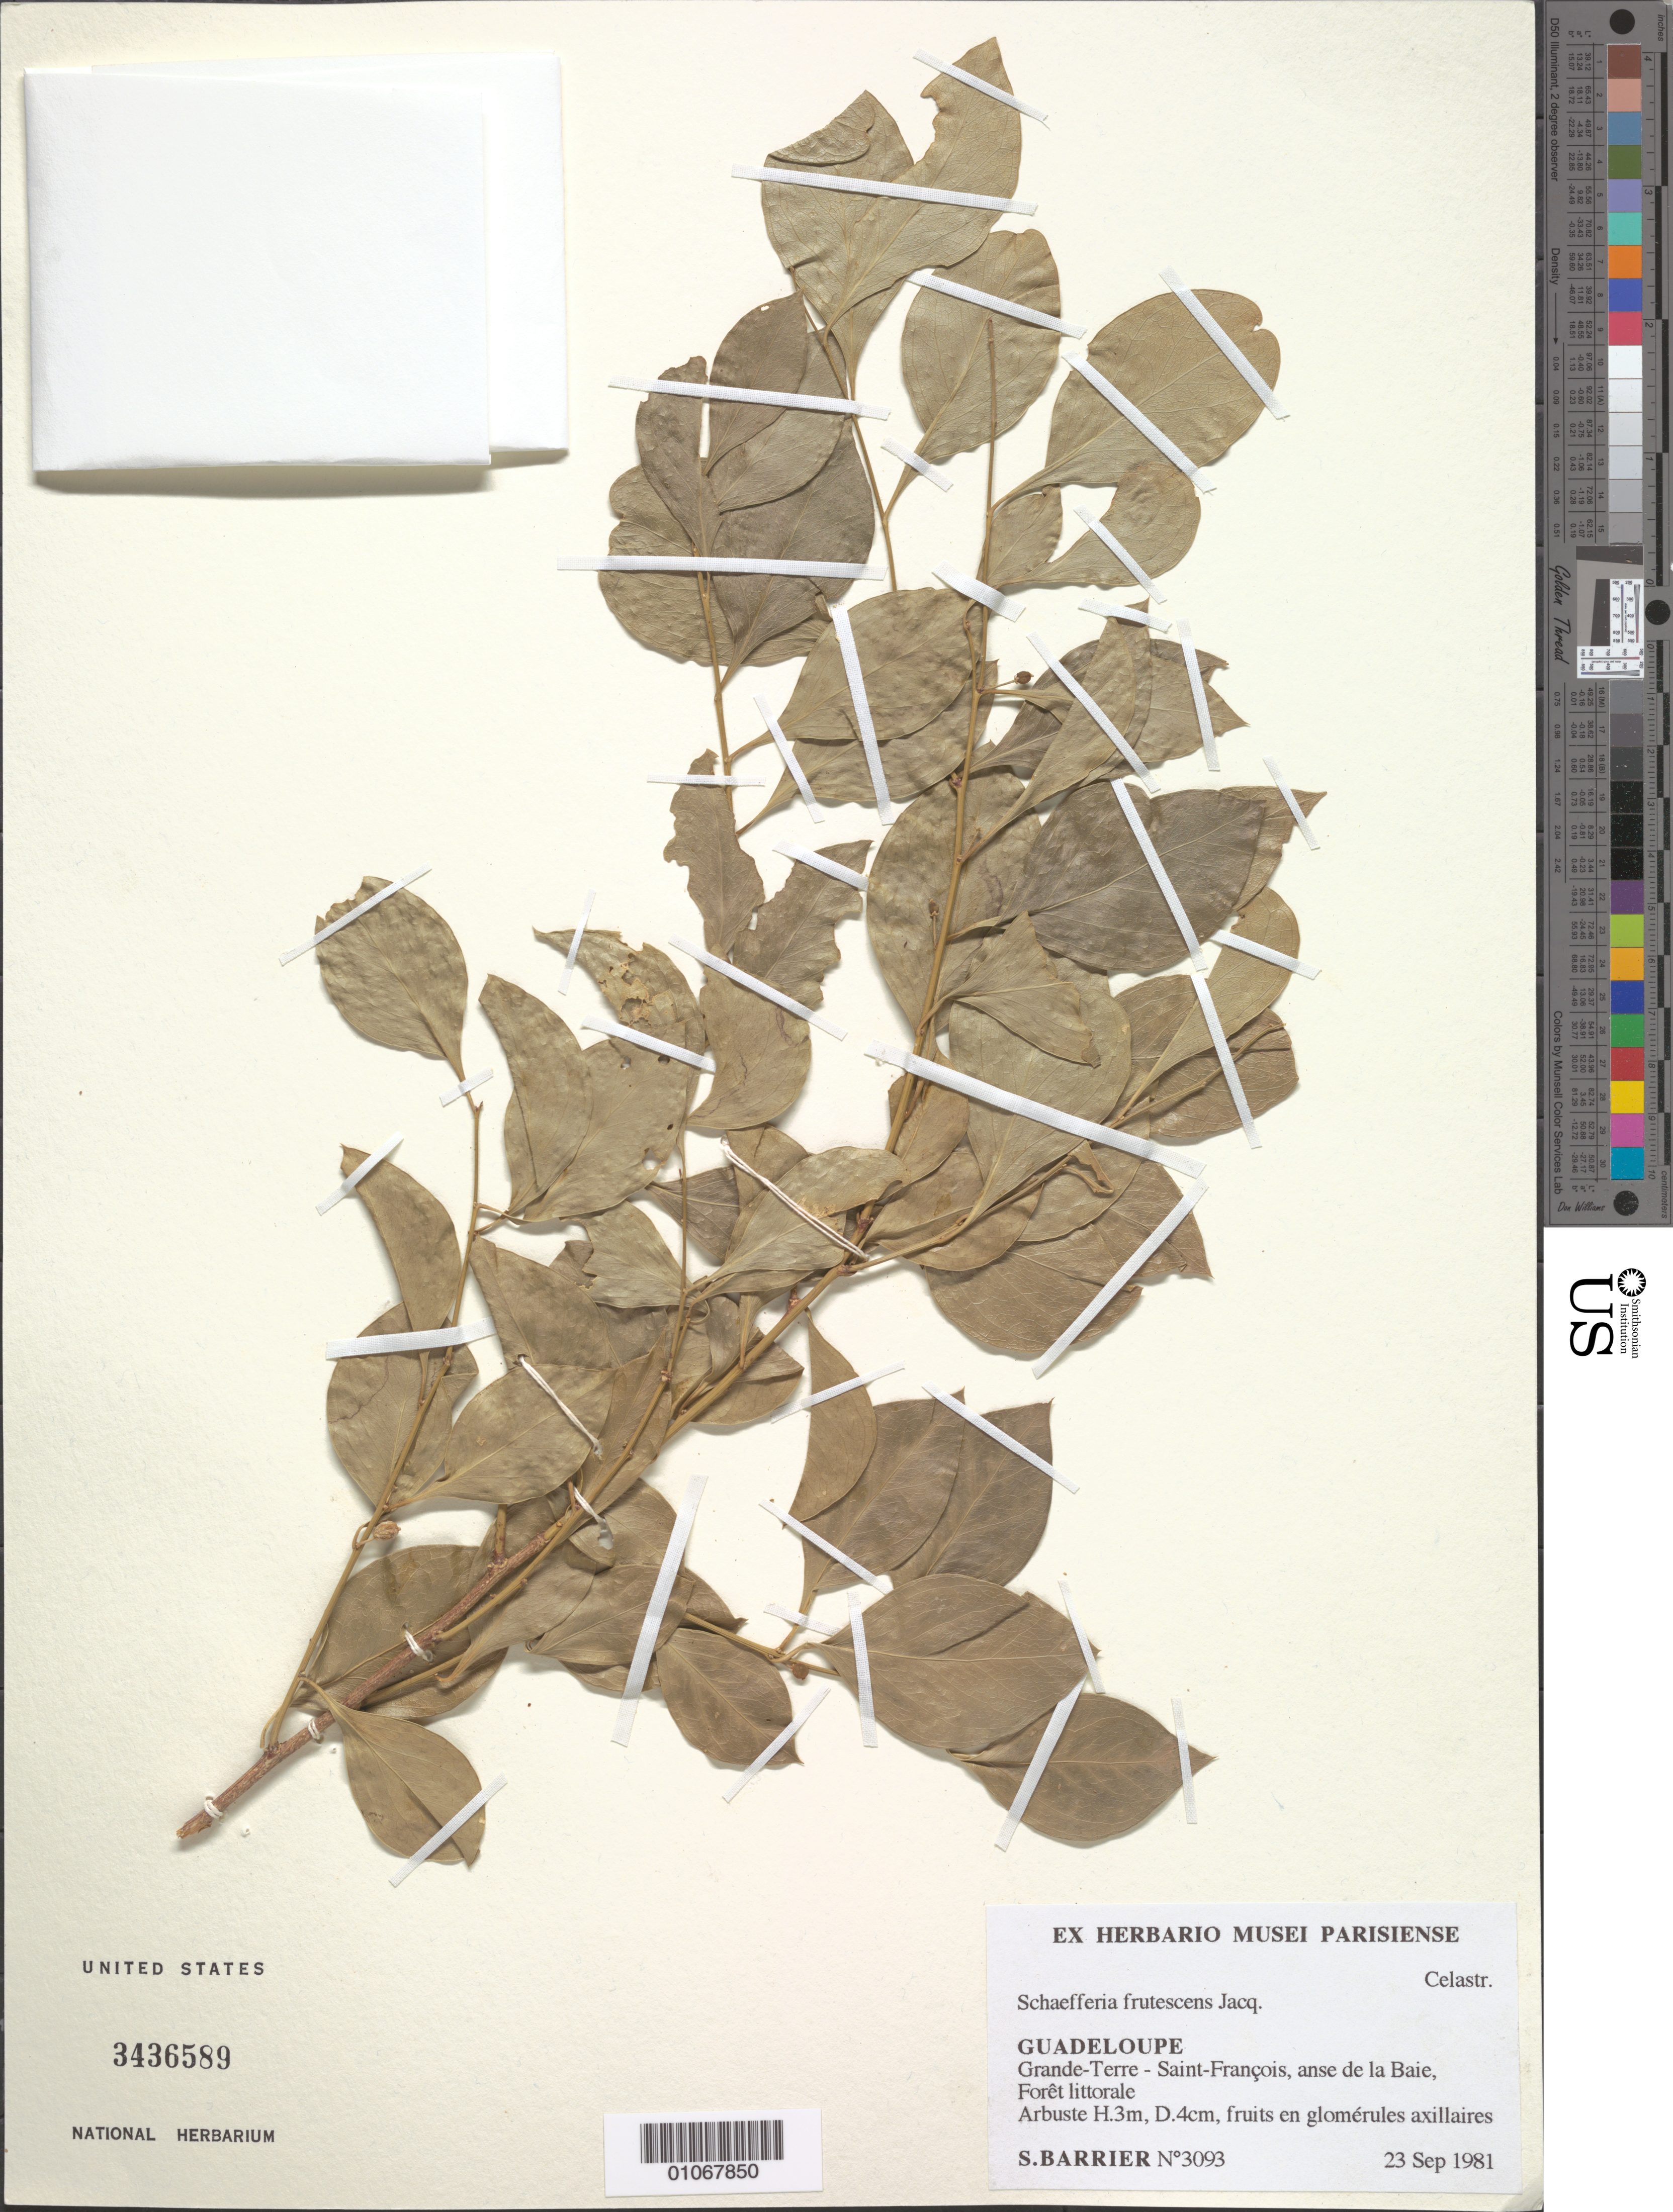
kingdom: Plantae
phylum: Tracheophyta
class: Magnoliopsida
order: Celastrales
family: Celastraceae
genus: Schaefferia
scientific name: Schaefferia frutescens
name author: Jacq.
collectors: S. Barrier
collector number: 3093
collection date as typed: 23 Oct 1981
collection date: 1981-10-23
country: Guadeloupe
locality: Grande-Terre- Saint-Francois, anse de la Baie, Foret littorale,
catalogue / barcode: US 3436589